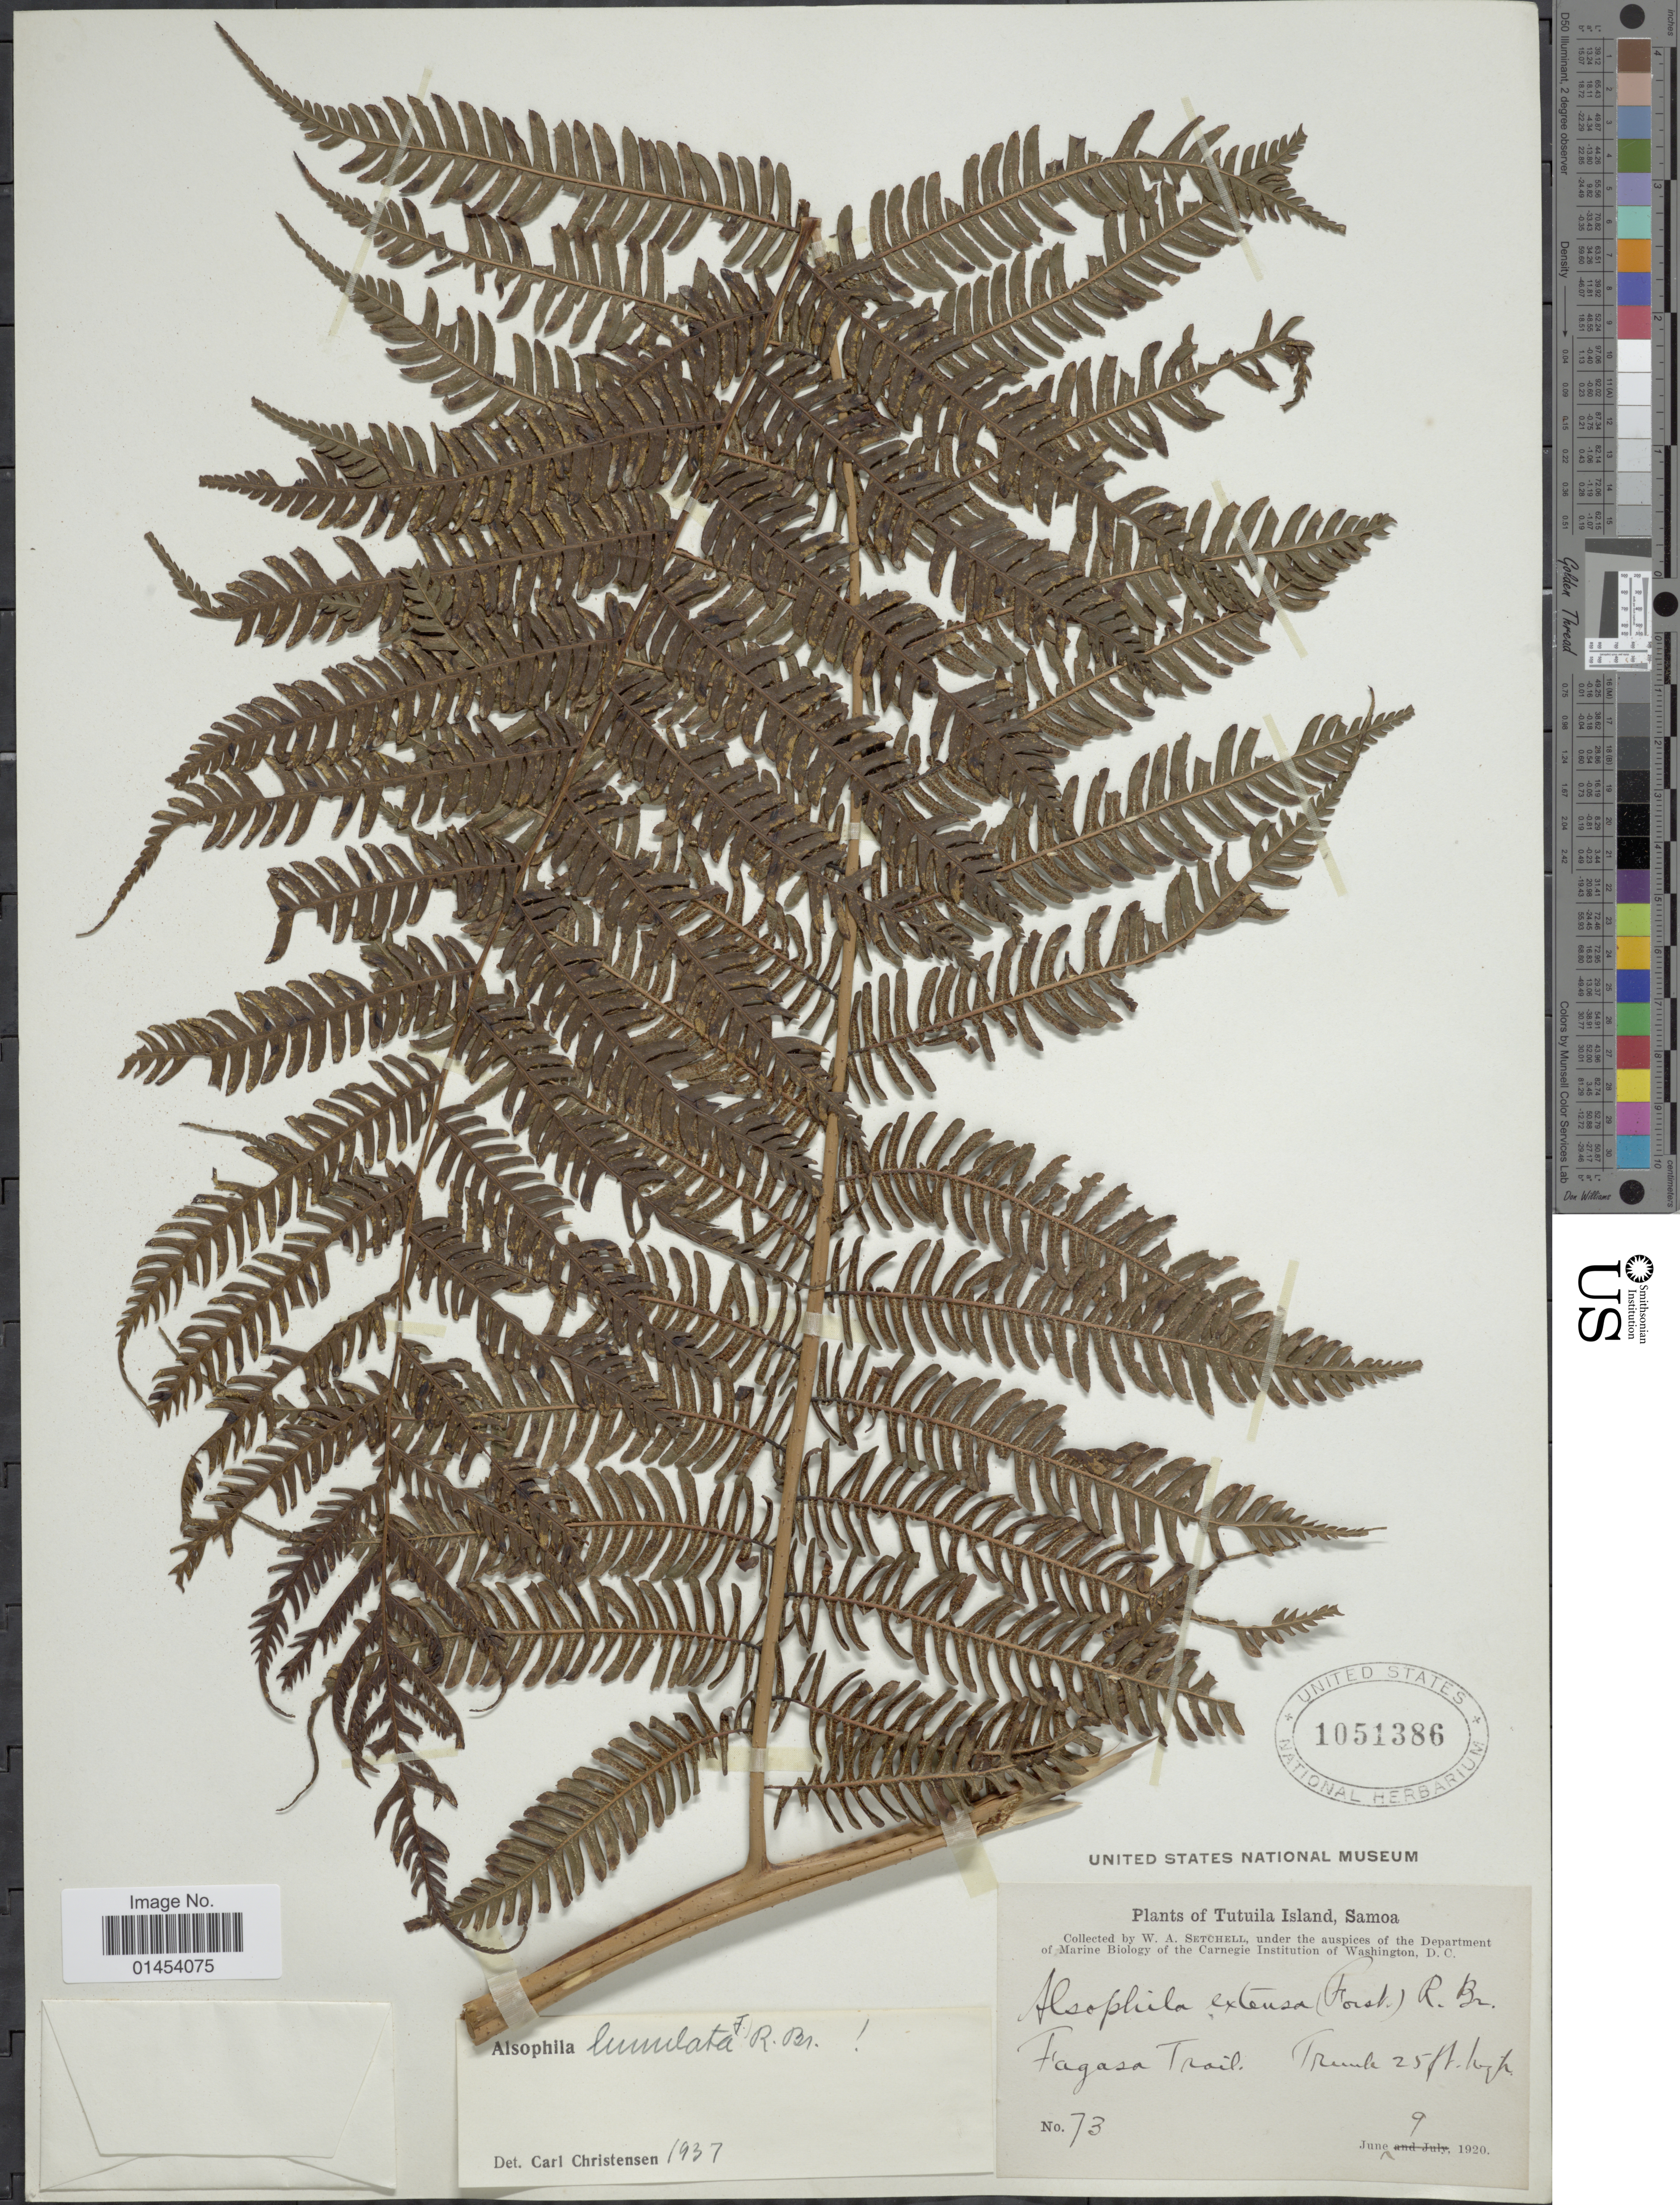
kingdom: Plantae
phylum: Tracheophyta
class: Polypodiopsida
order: Cyatheales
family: Cyatheaceae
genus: Cyathea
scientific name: Cyathea lunulata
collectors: W. Setchell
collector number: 73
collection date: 1920-06-09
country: American Samoa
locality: Tatuila Island. Fagasa Trail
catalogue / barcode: US 1051386